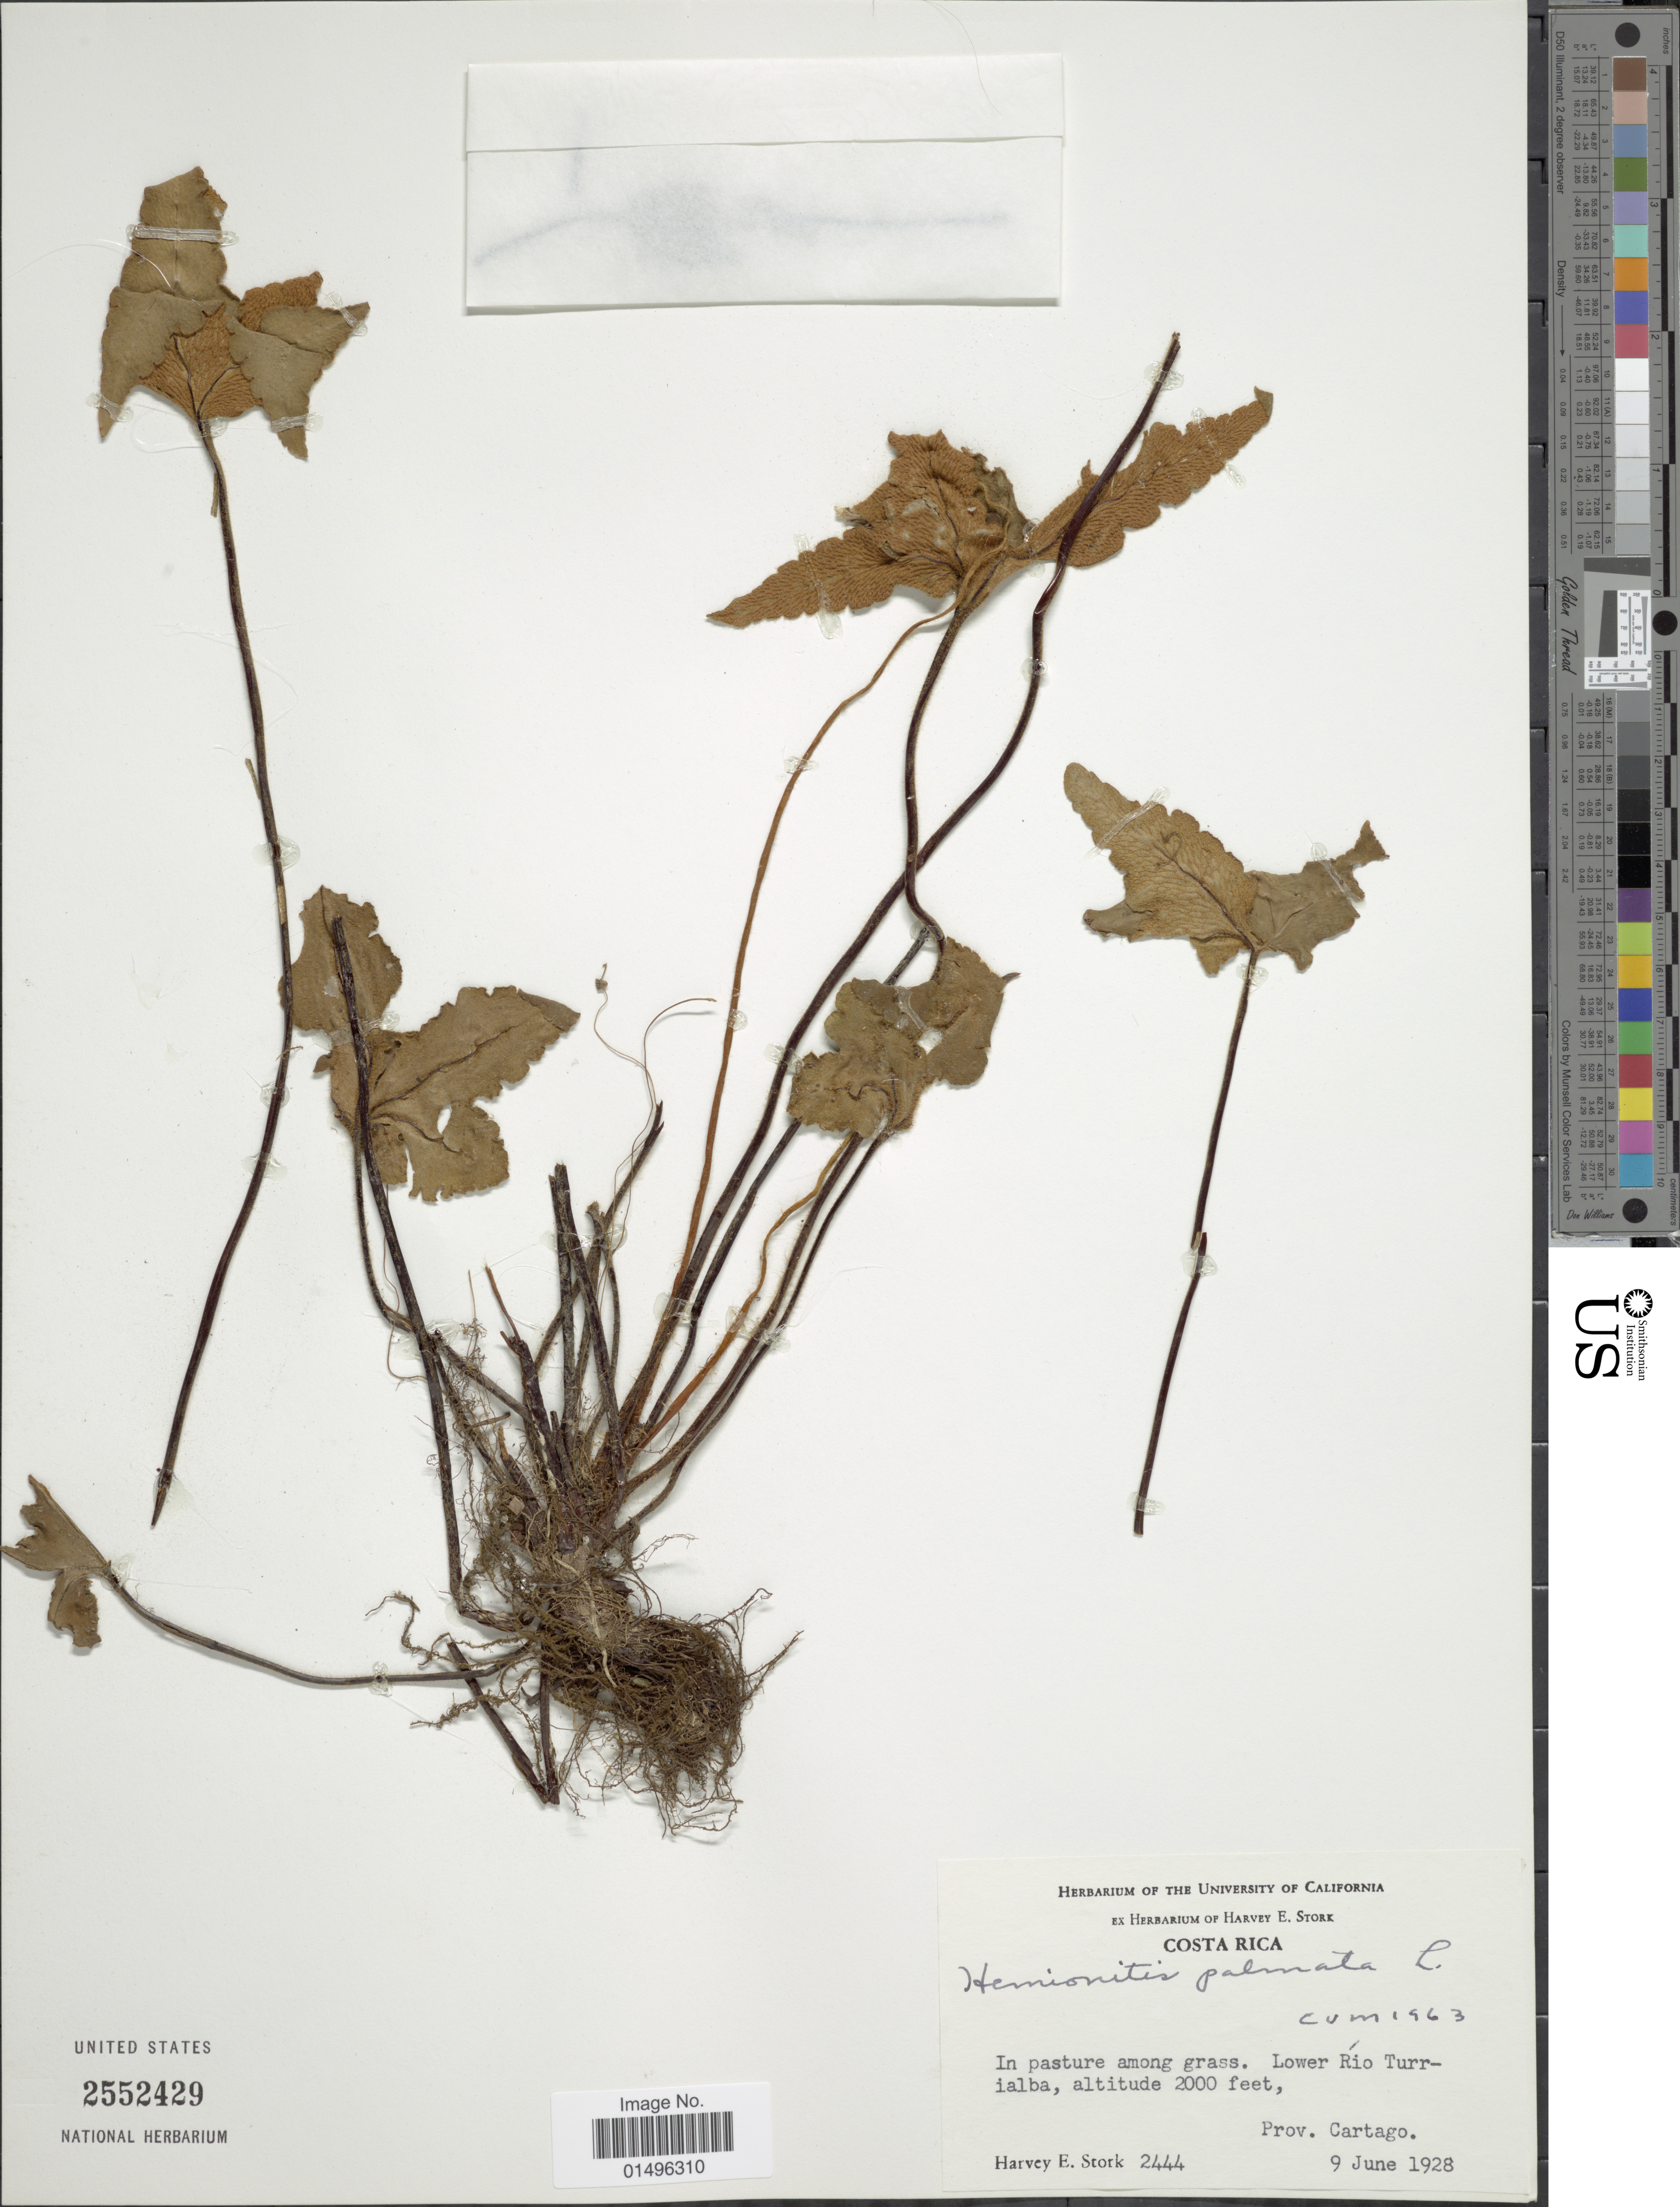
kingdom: Plantae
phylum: Tracheophyta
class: Polypodiopsida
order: Polypodiales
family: Pteridaceae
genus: Hemionitis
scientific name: Hemionitis palmata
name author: L.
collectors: H. E. Stork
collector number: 2444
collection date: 1928-06-09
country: Costa Rica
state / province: Cartago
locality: Costa Rica, Lower Rio Turrialba.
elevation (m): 610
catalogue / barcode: US 2552429